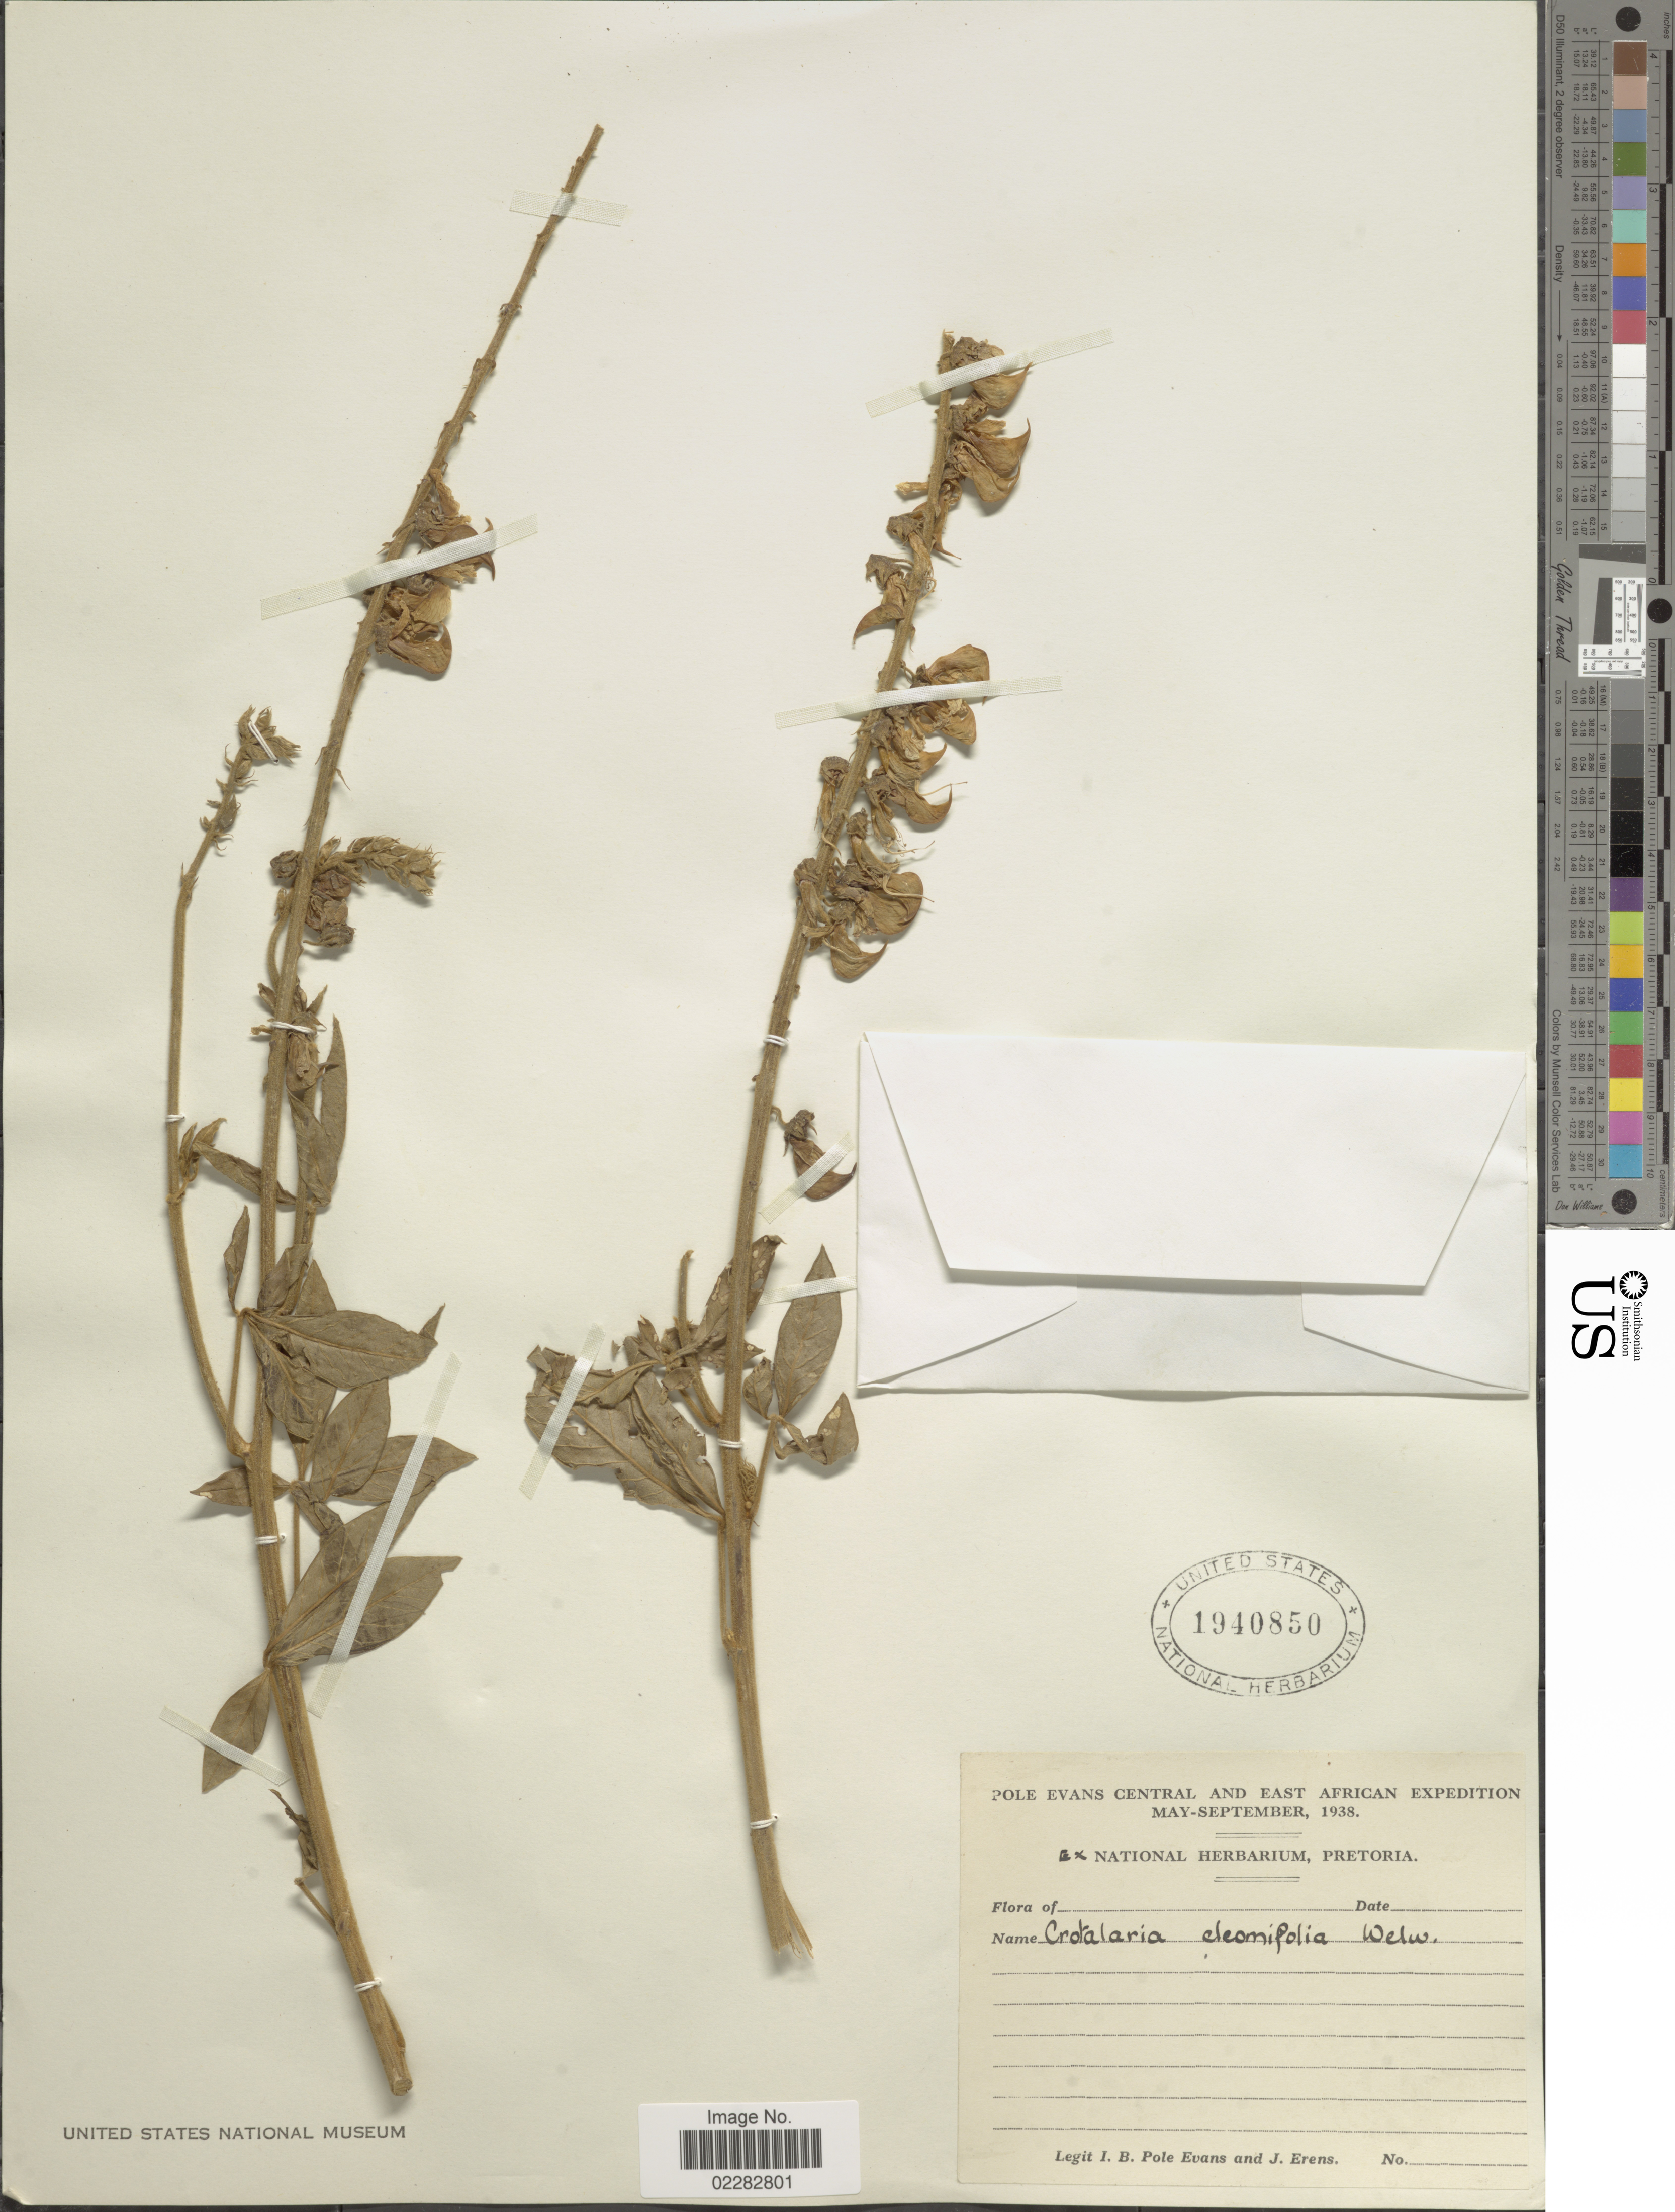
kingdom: Plantae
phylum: Tracheophyta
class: Magnoliopsida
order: Fabales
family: Fabaceae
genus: Crotalaria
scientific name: Crotalaria cleomifolia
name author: Baker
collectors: I. B. Pole-Evans & J. Erens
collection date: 1938-05/1938-09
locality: East Africa.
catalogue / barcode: US 1940850